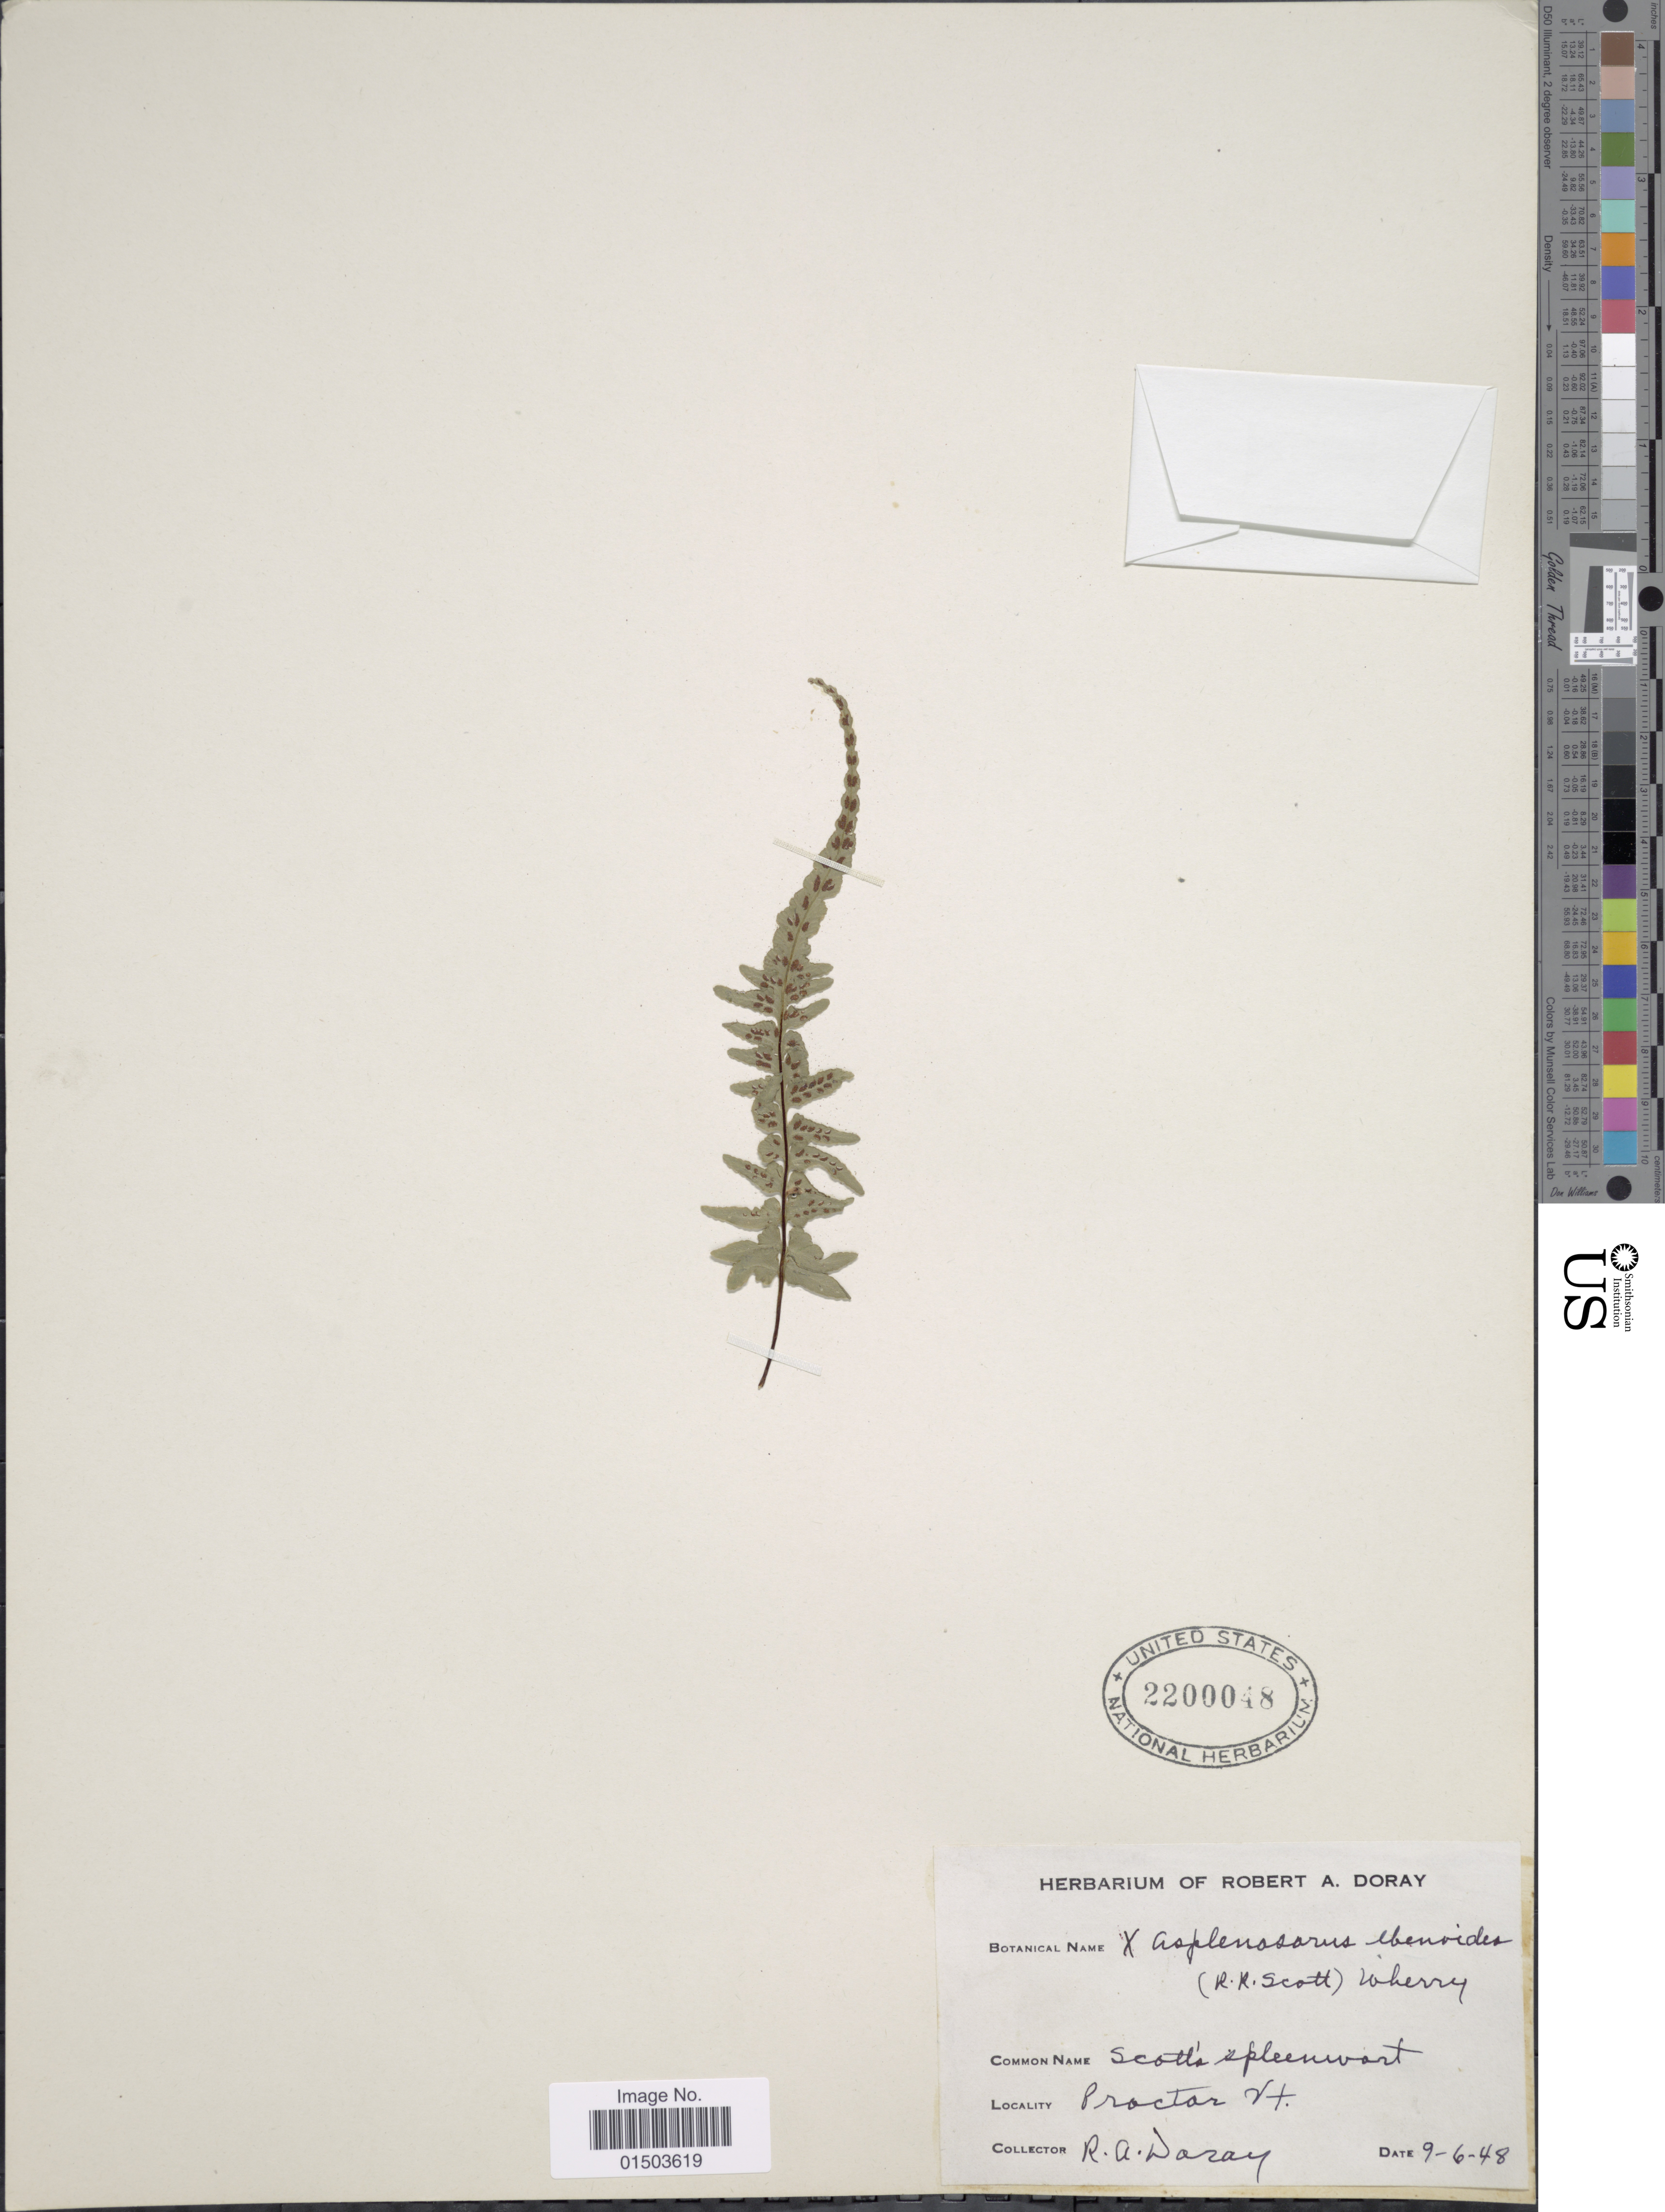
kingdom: Plantae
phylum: Tracheophyta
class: Polypodiopsida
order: Polypodiales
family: Aspleniaceae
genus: Asplenium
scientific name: Asplenium x ebenoides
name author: R.R. Scott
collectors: R. Doray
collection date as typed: Transcribed d/m/y: 9/6/48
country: United States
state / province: Vermont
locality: Proctor Vt.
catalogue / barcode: US 2200048